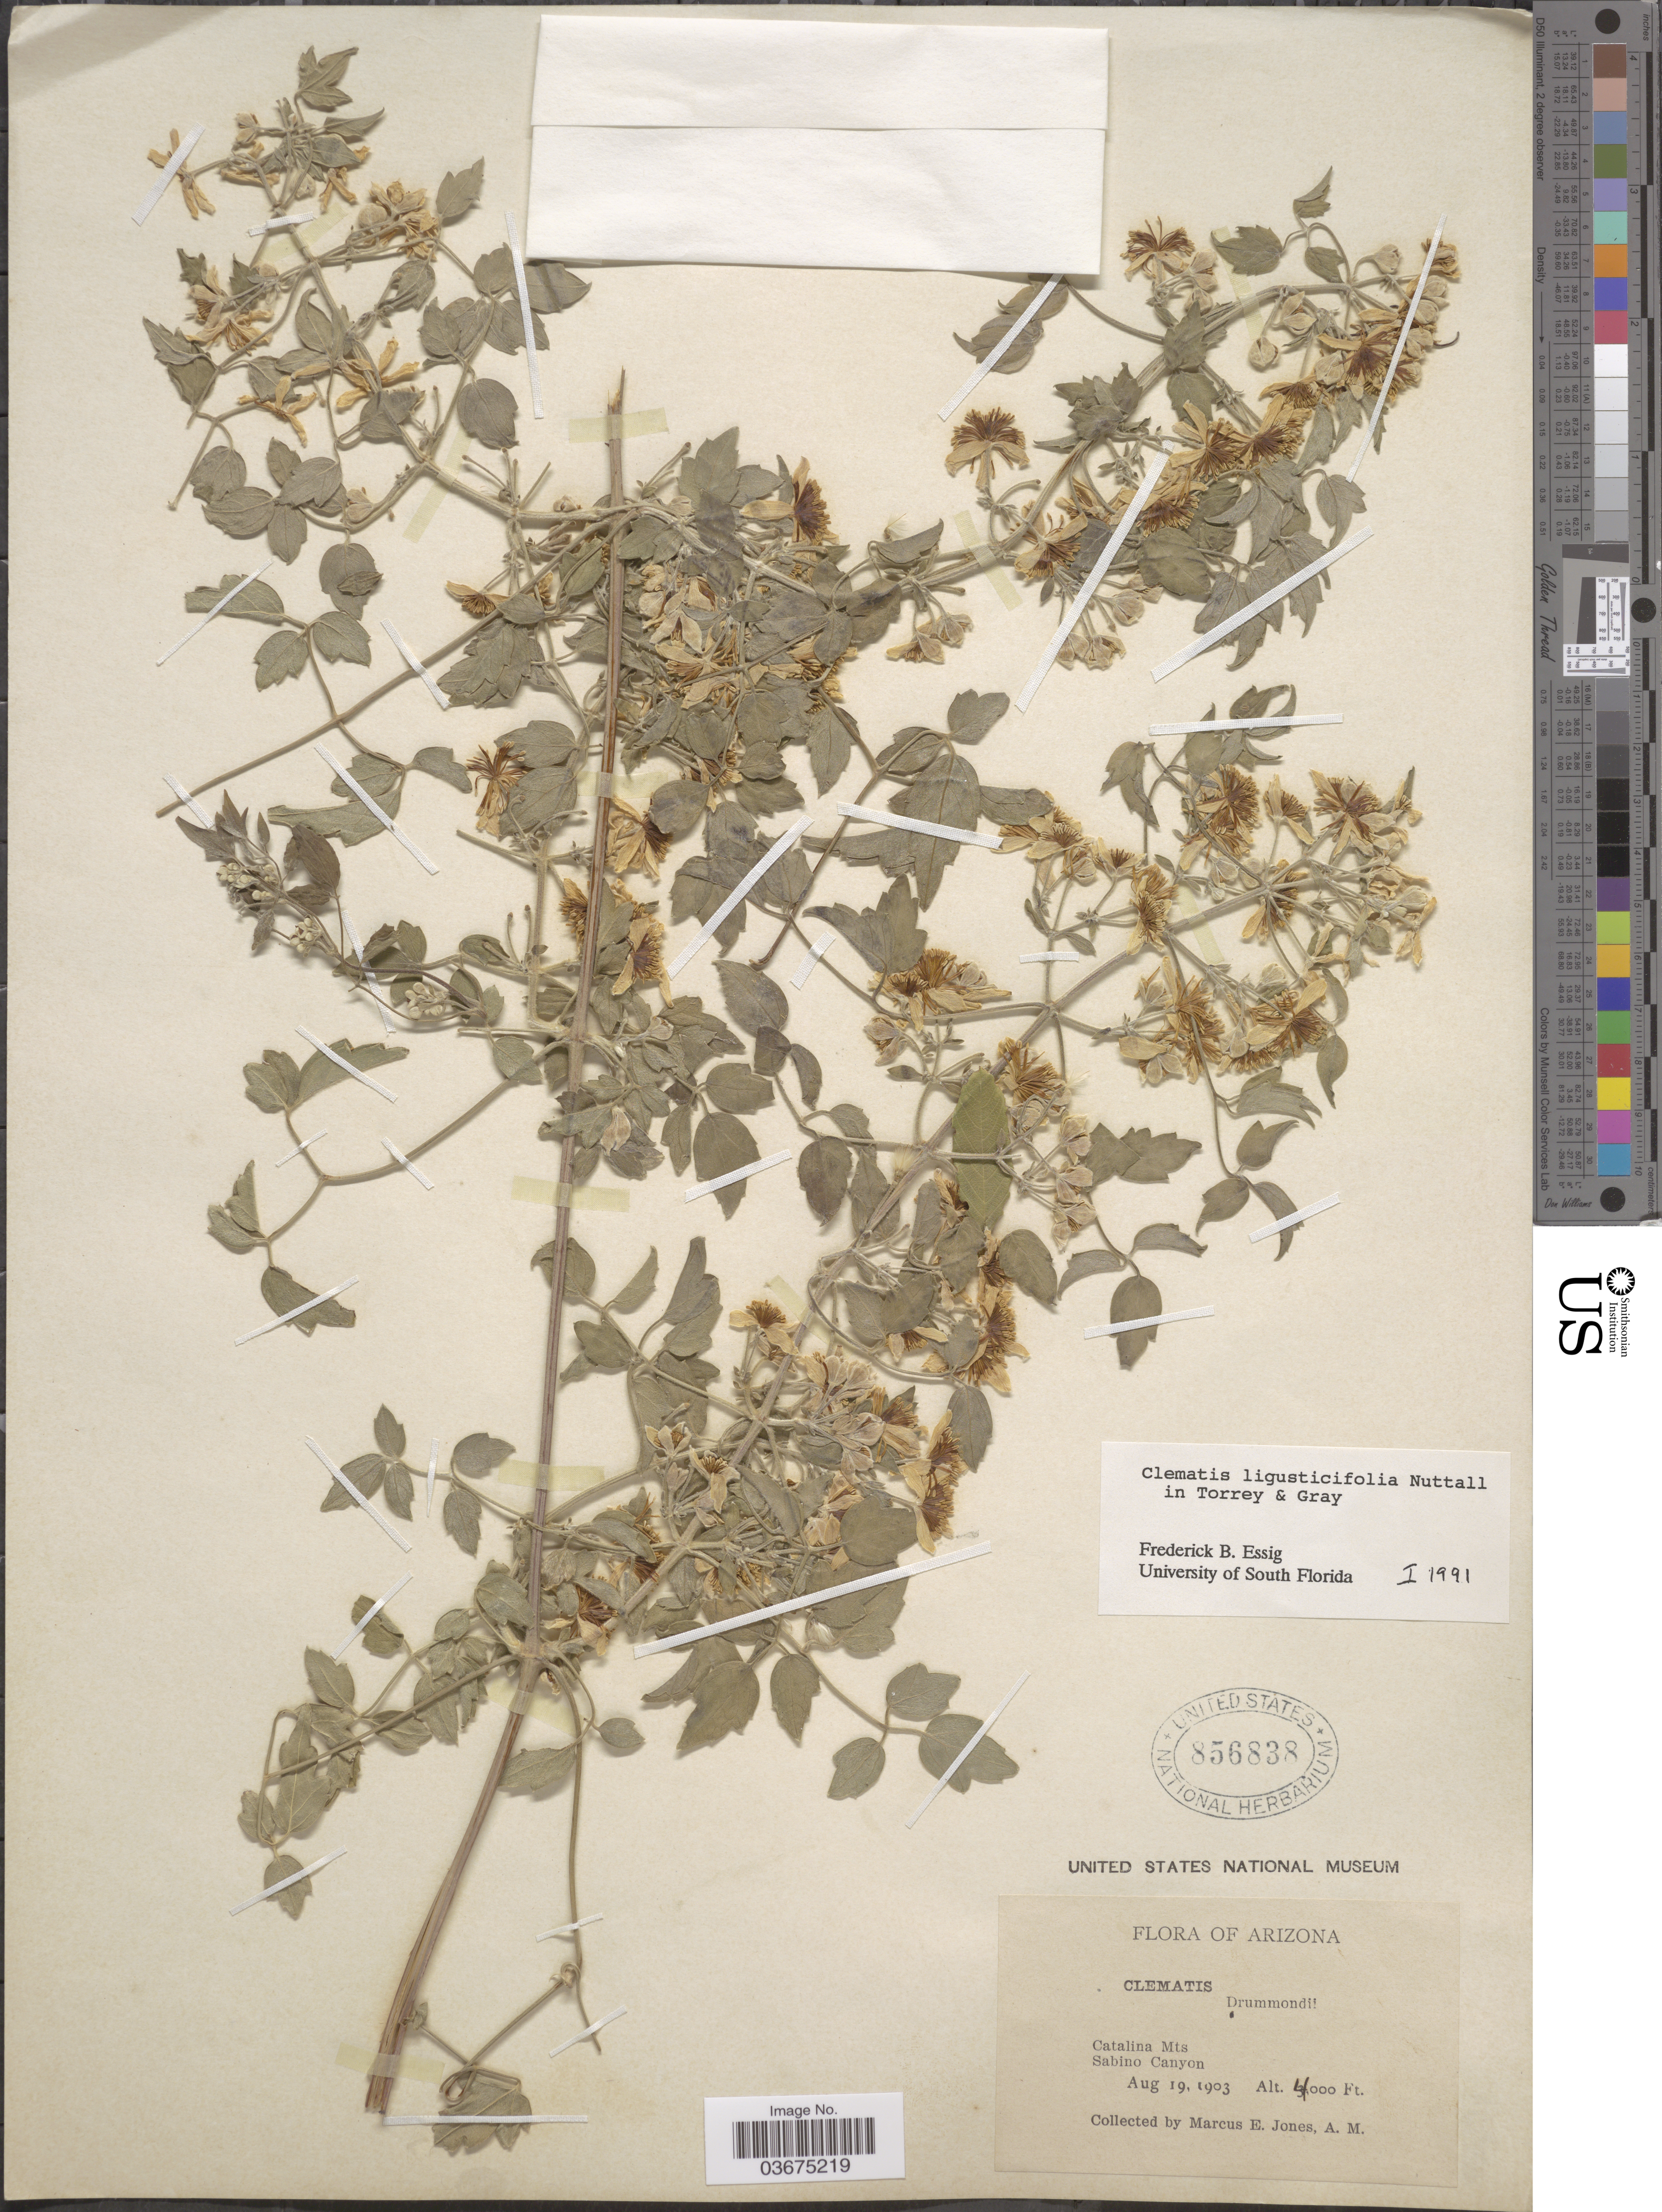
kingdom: Plantae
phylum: Tracheophyta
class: Magnoliopsida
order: Ranunculales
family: Ranunculaceae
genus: Clematis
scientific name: Clematis ligusticifolia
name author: Nutt.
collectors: M. E. Jones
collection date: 1903-08-19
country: United States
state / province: Arizona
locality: Catalina Mts. Sabino Canyon.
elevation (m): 1219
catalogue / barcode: US 856838